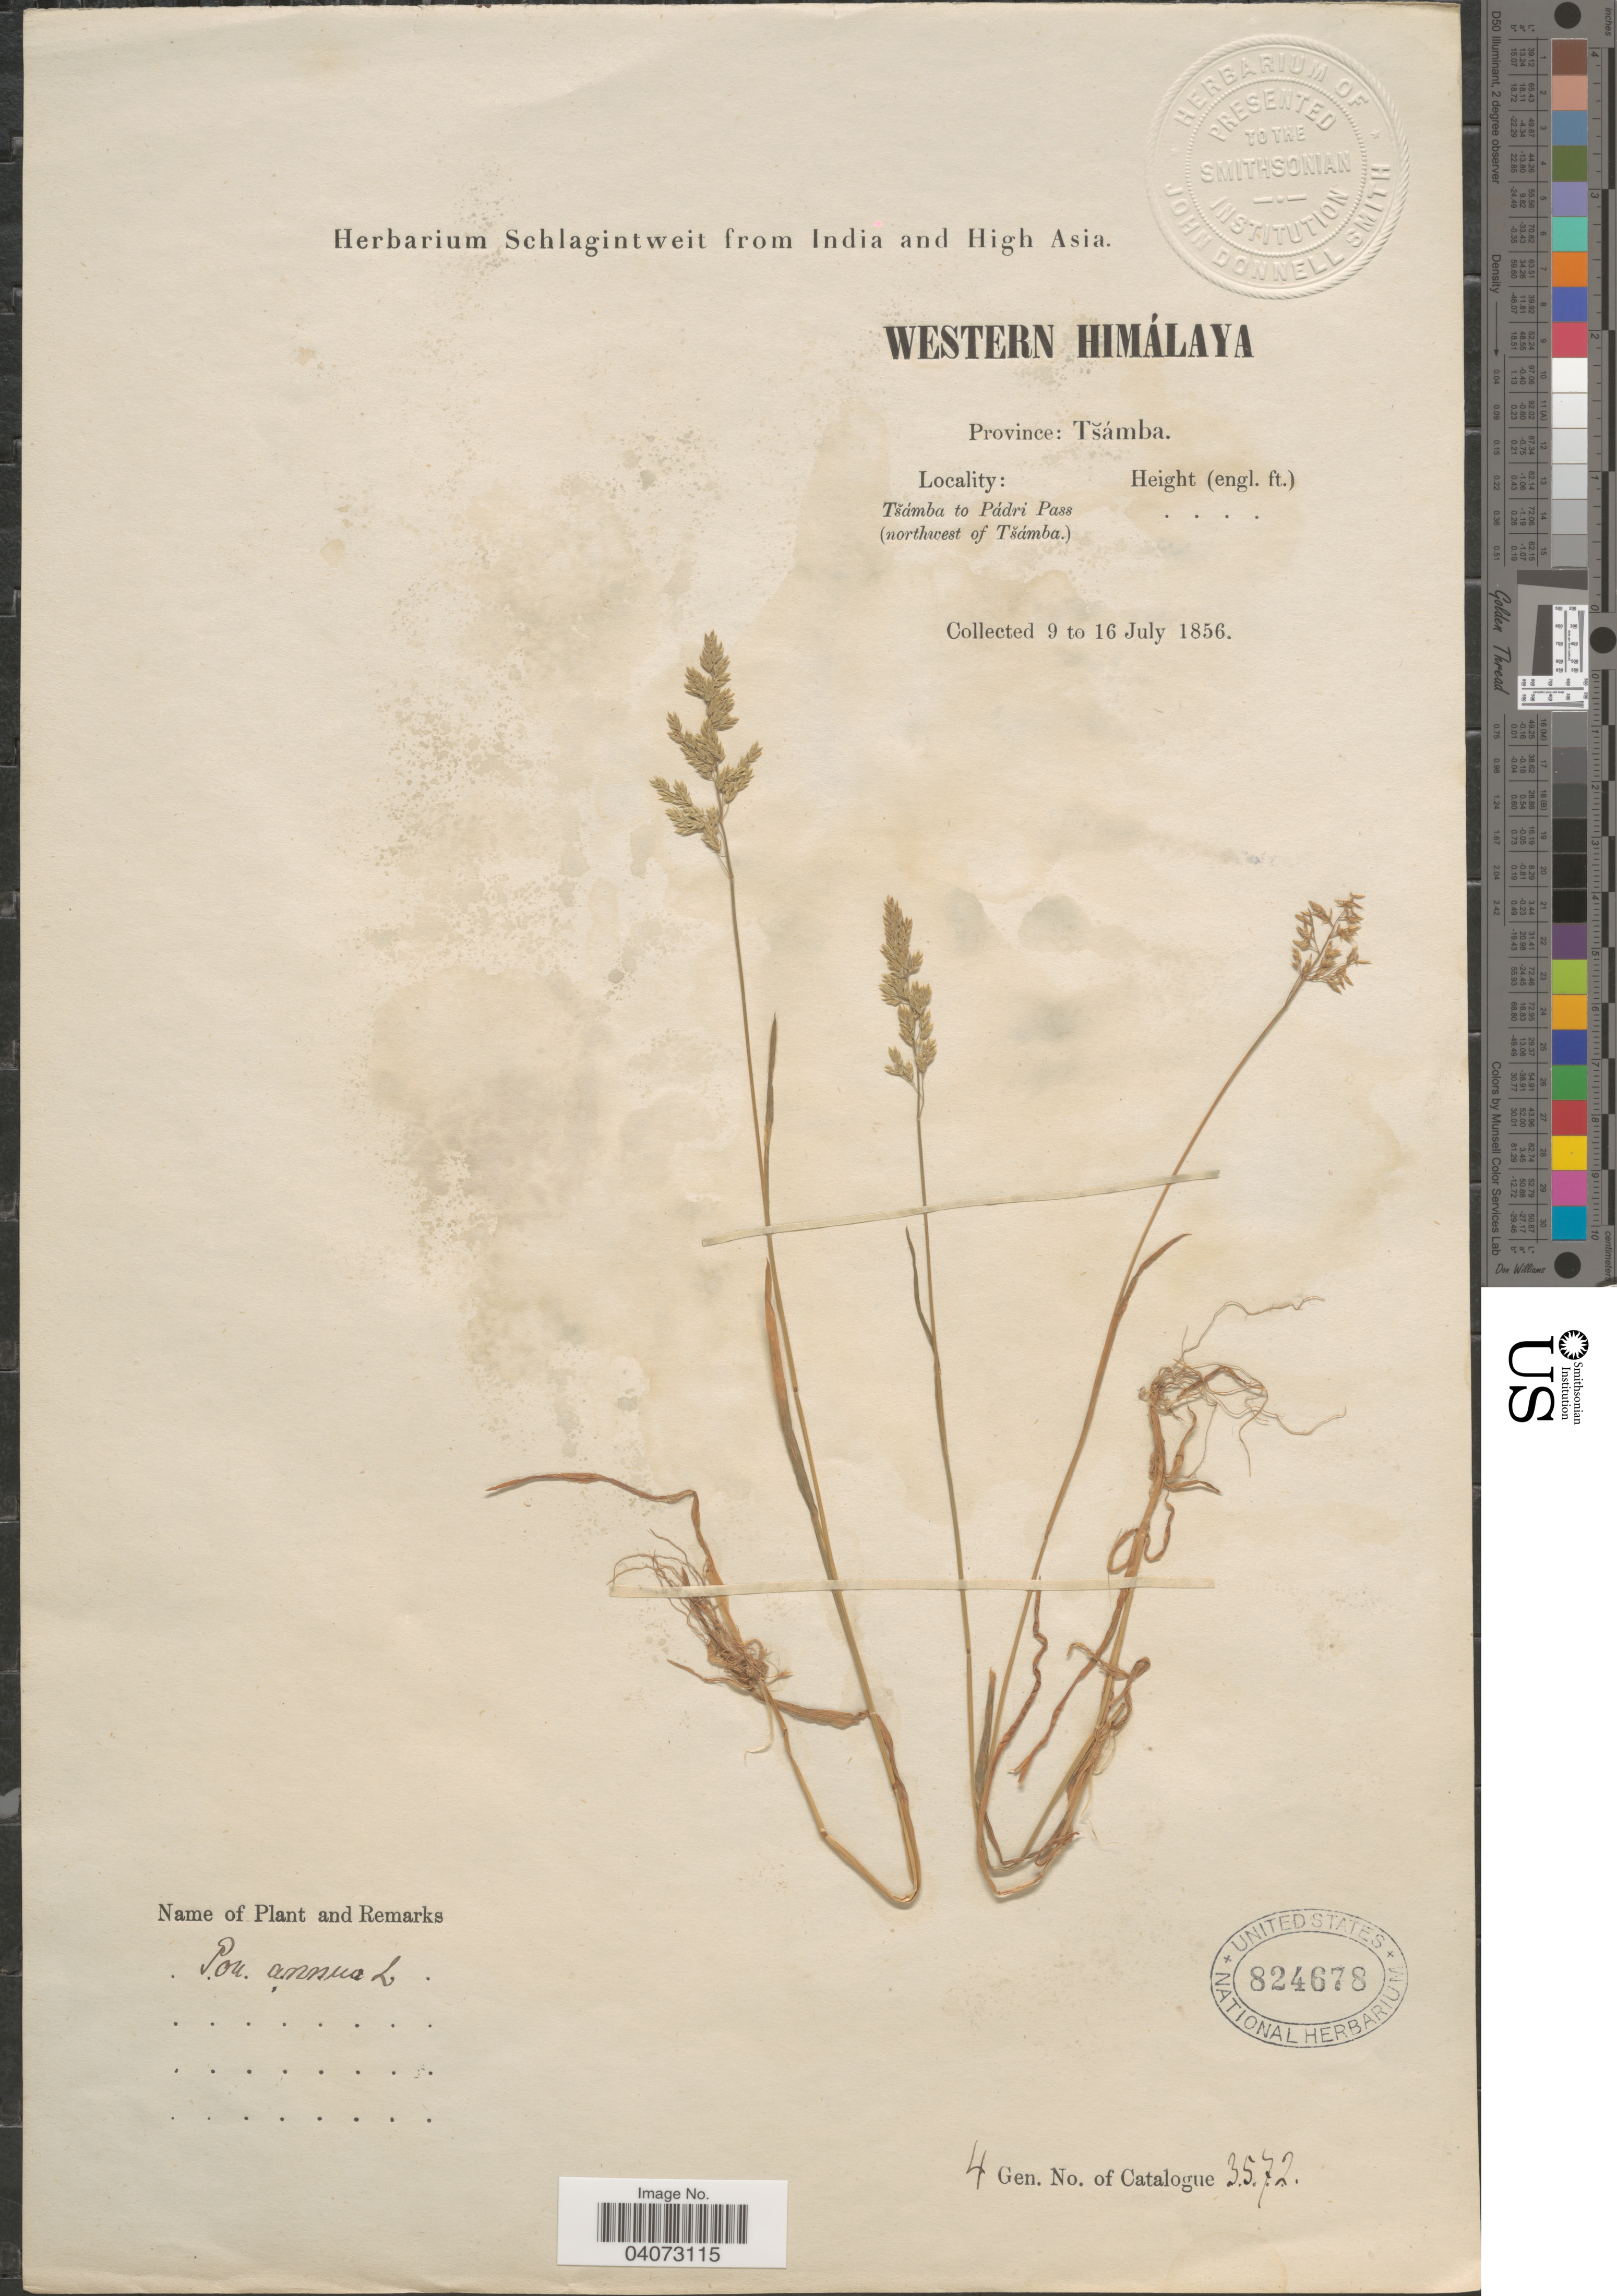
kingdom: Plantae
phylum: Tracheophyta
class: Liliopsida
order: Poales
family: Poaceae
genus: Poa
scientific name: Poa annua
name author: L.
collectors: ex herb. Schlagintweit from India and High Asia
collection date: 1856-07-09/1856-07-16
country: India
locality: Province: Tšámba. Tšámba to Pádri Pass (northwest of Tšámba.)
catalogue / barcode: US 824678